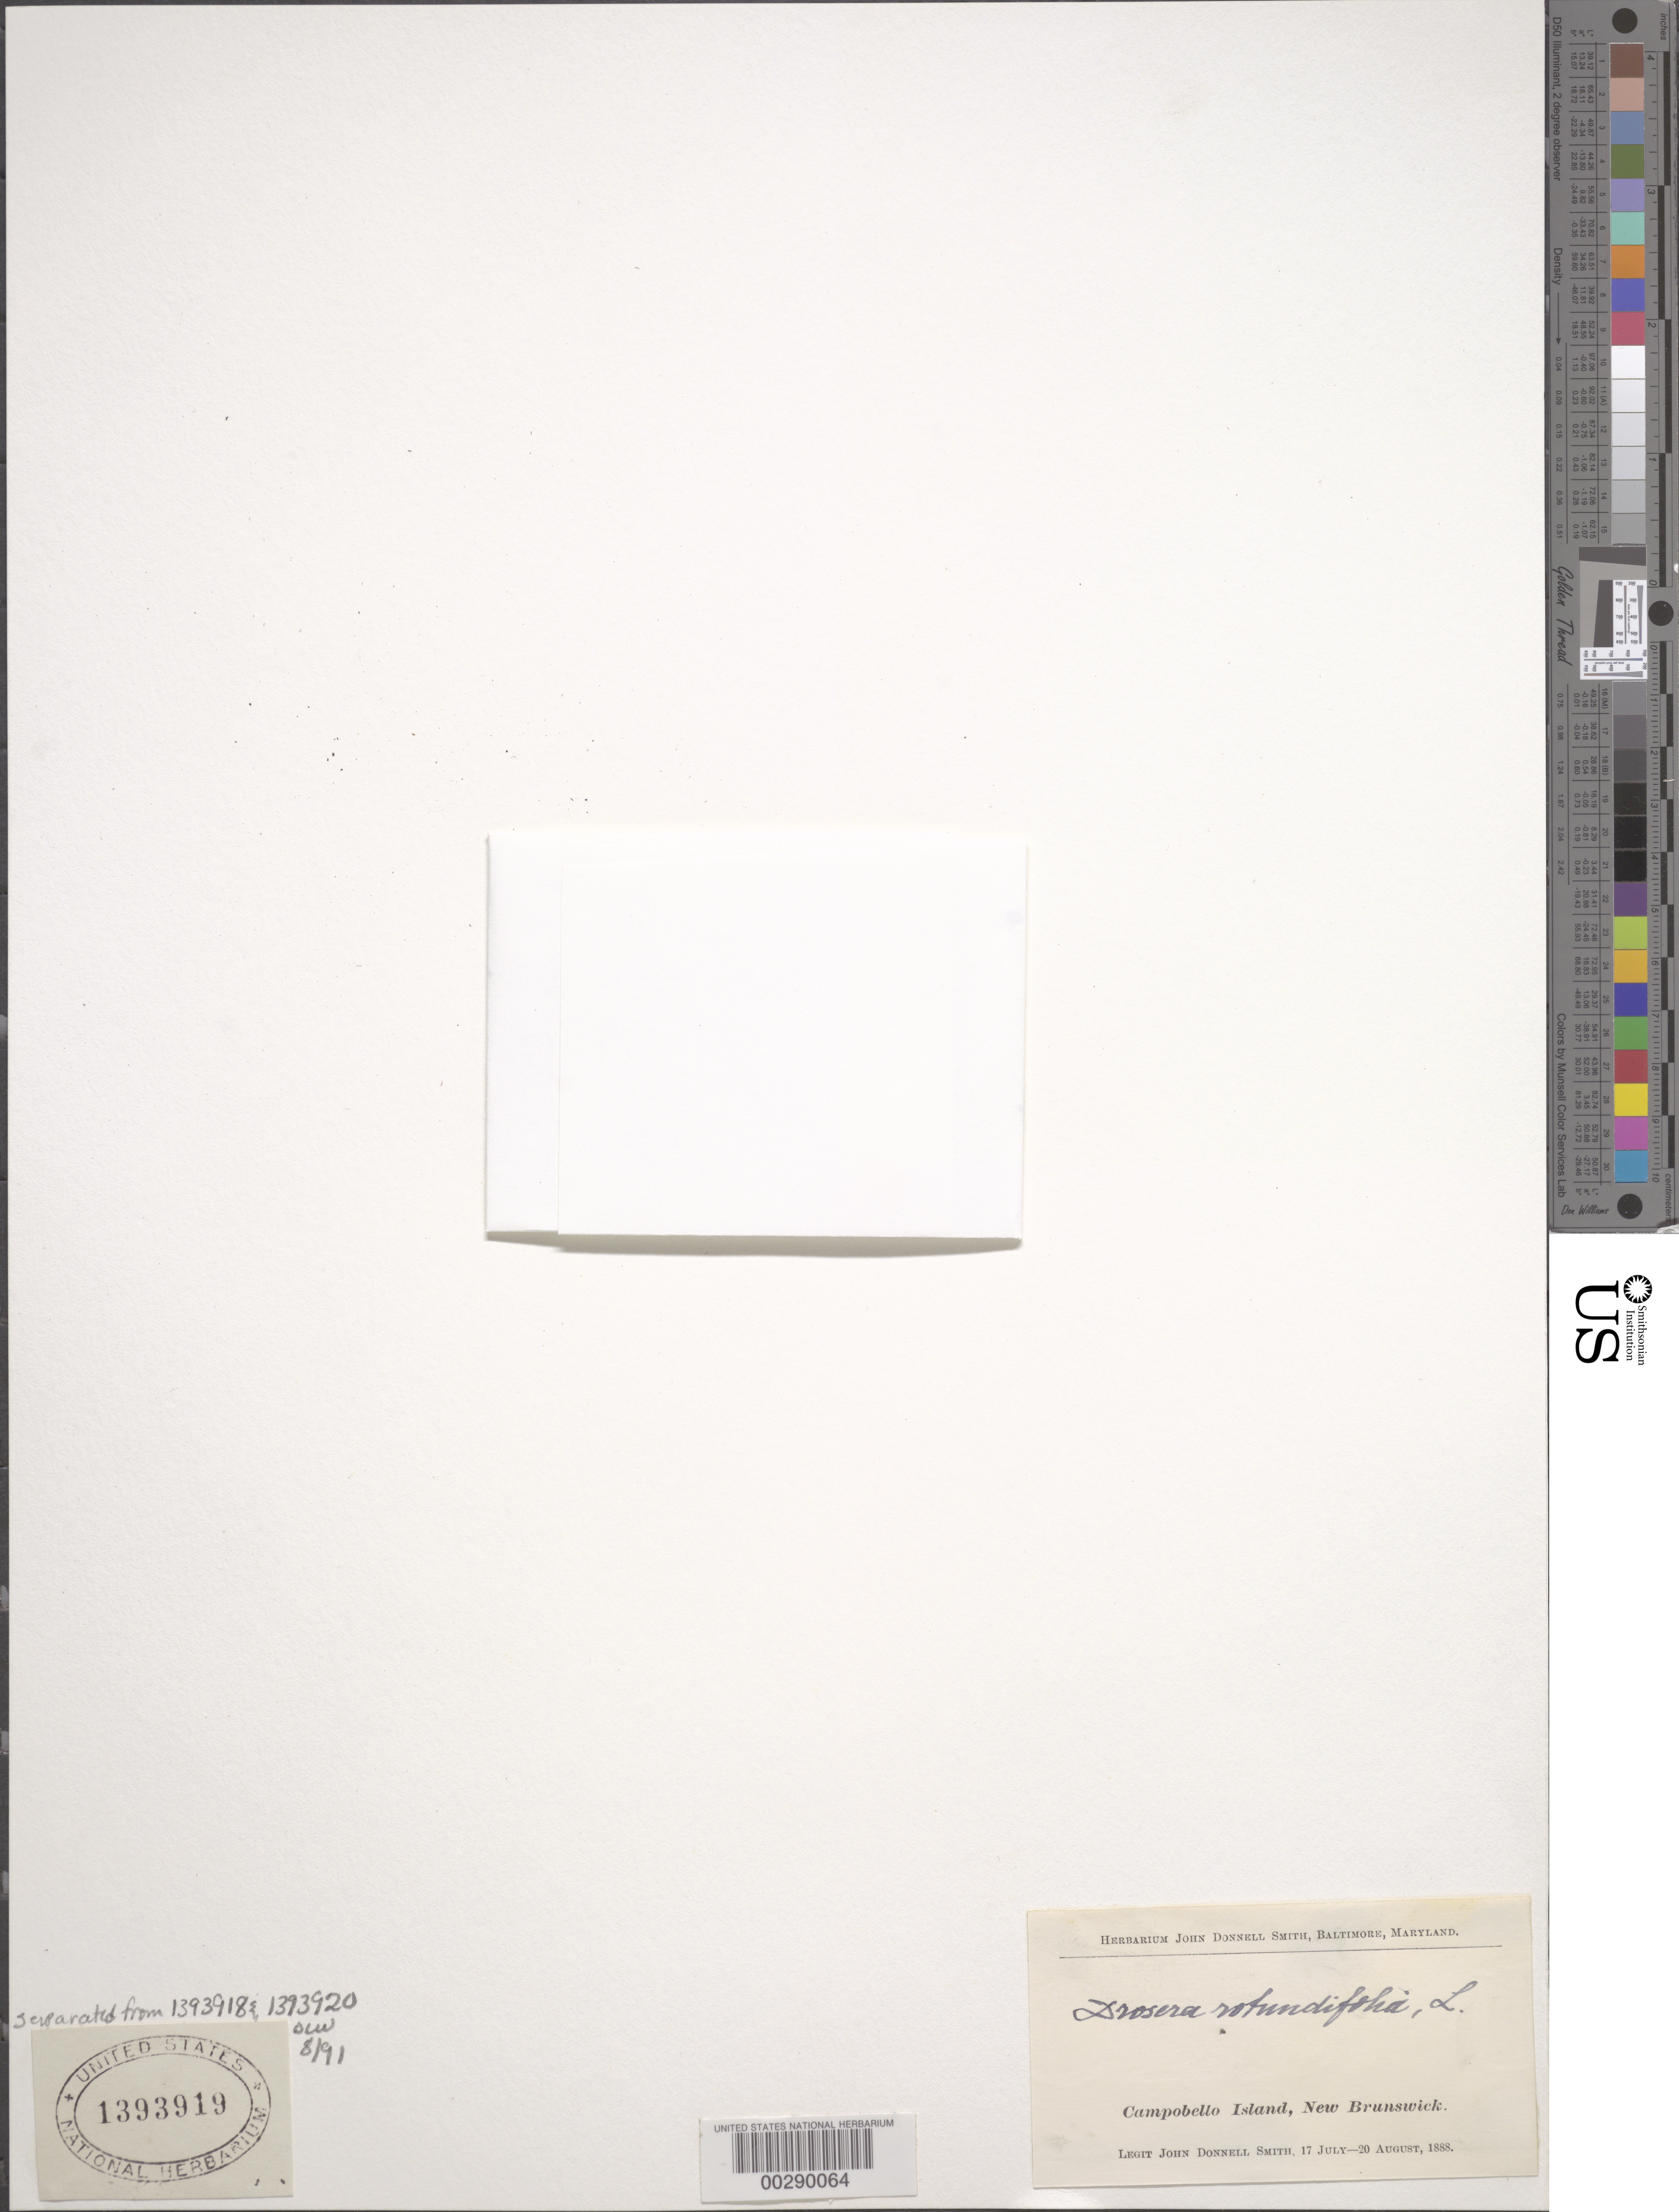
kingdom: Plantae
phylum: Tracheophyta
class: Magnoliopsida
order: Caryophyllales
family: Droseraceae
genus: Drosera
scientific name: Drosera rotundifolia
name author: L.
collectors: J. Donnell Smith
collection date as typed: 17 Jul 1888 to 20 Aug 1888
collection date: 1888-07-17/1888-08-20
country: Canada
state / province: New Brunswick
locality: Campobello i.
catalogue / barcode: US 1393919